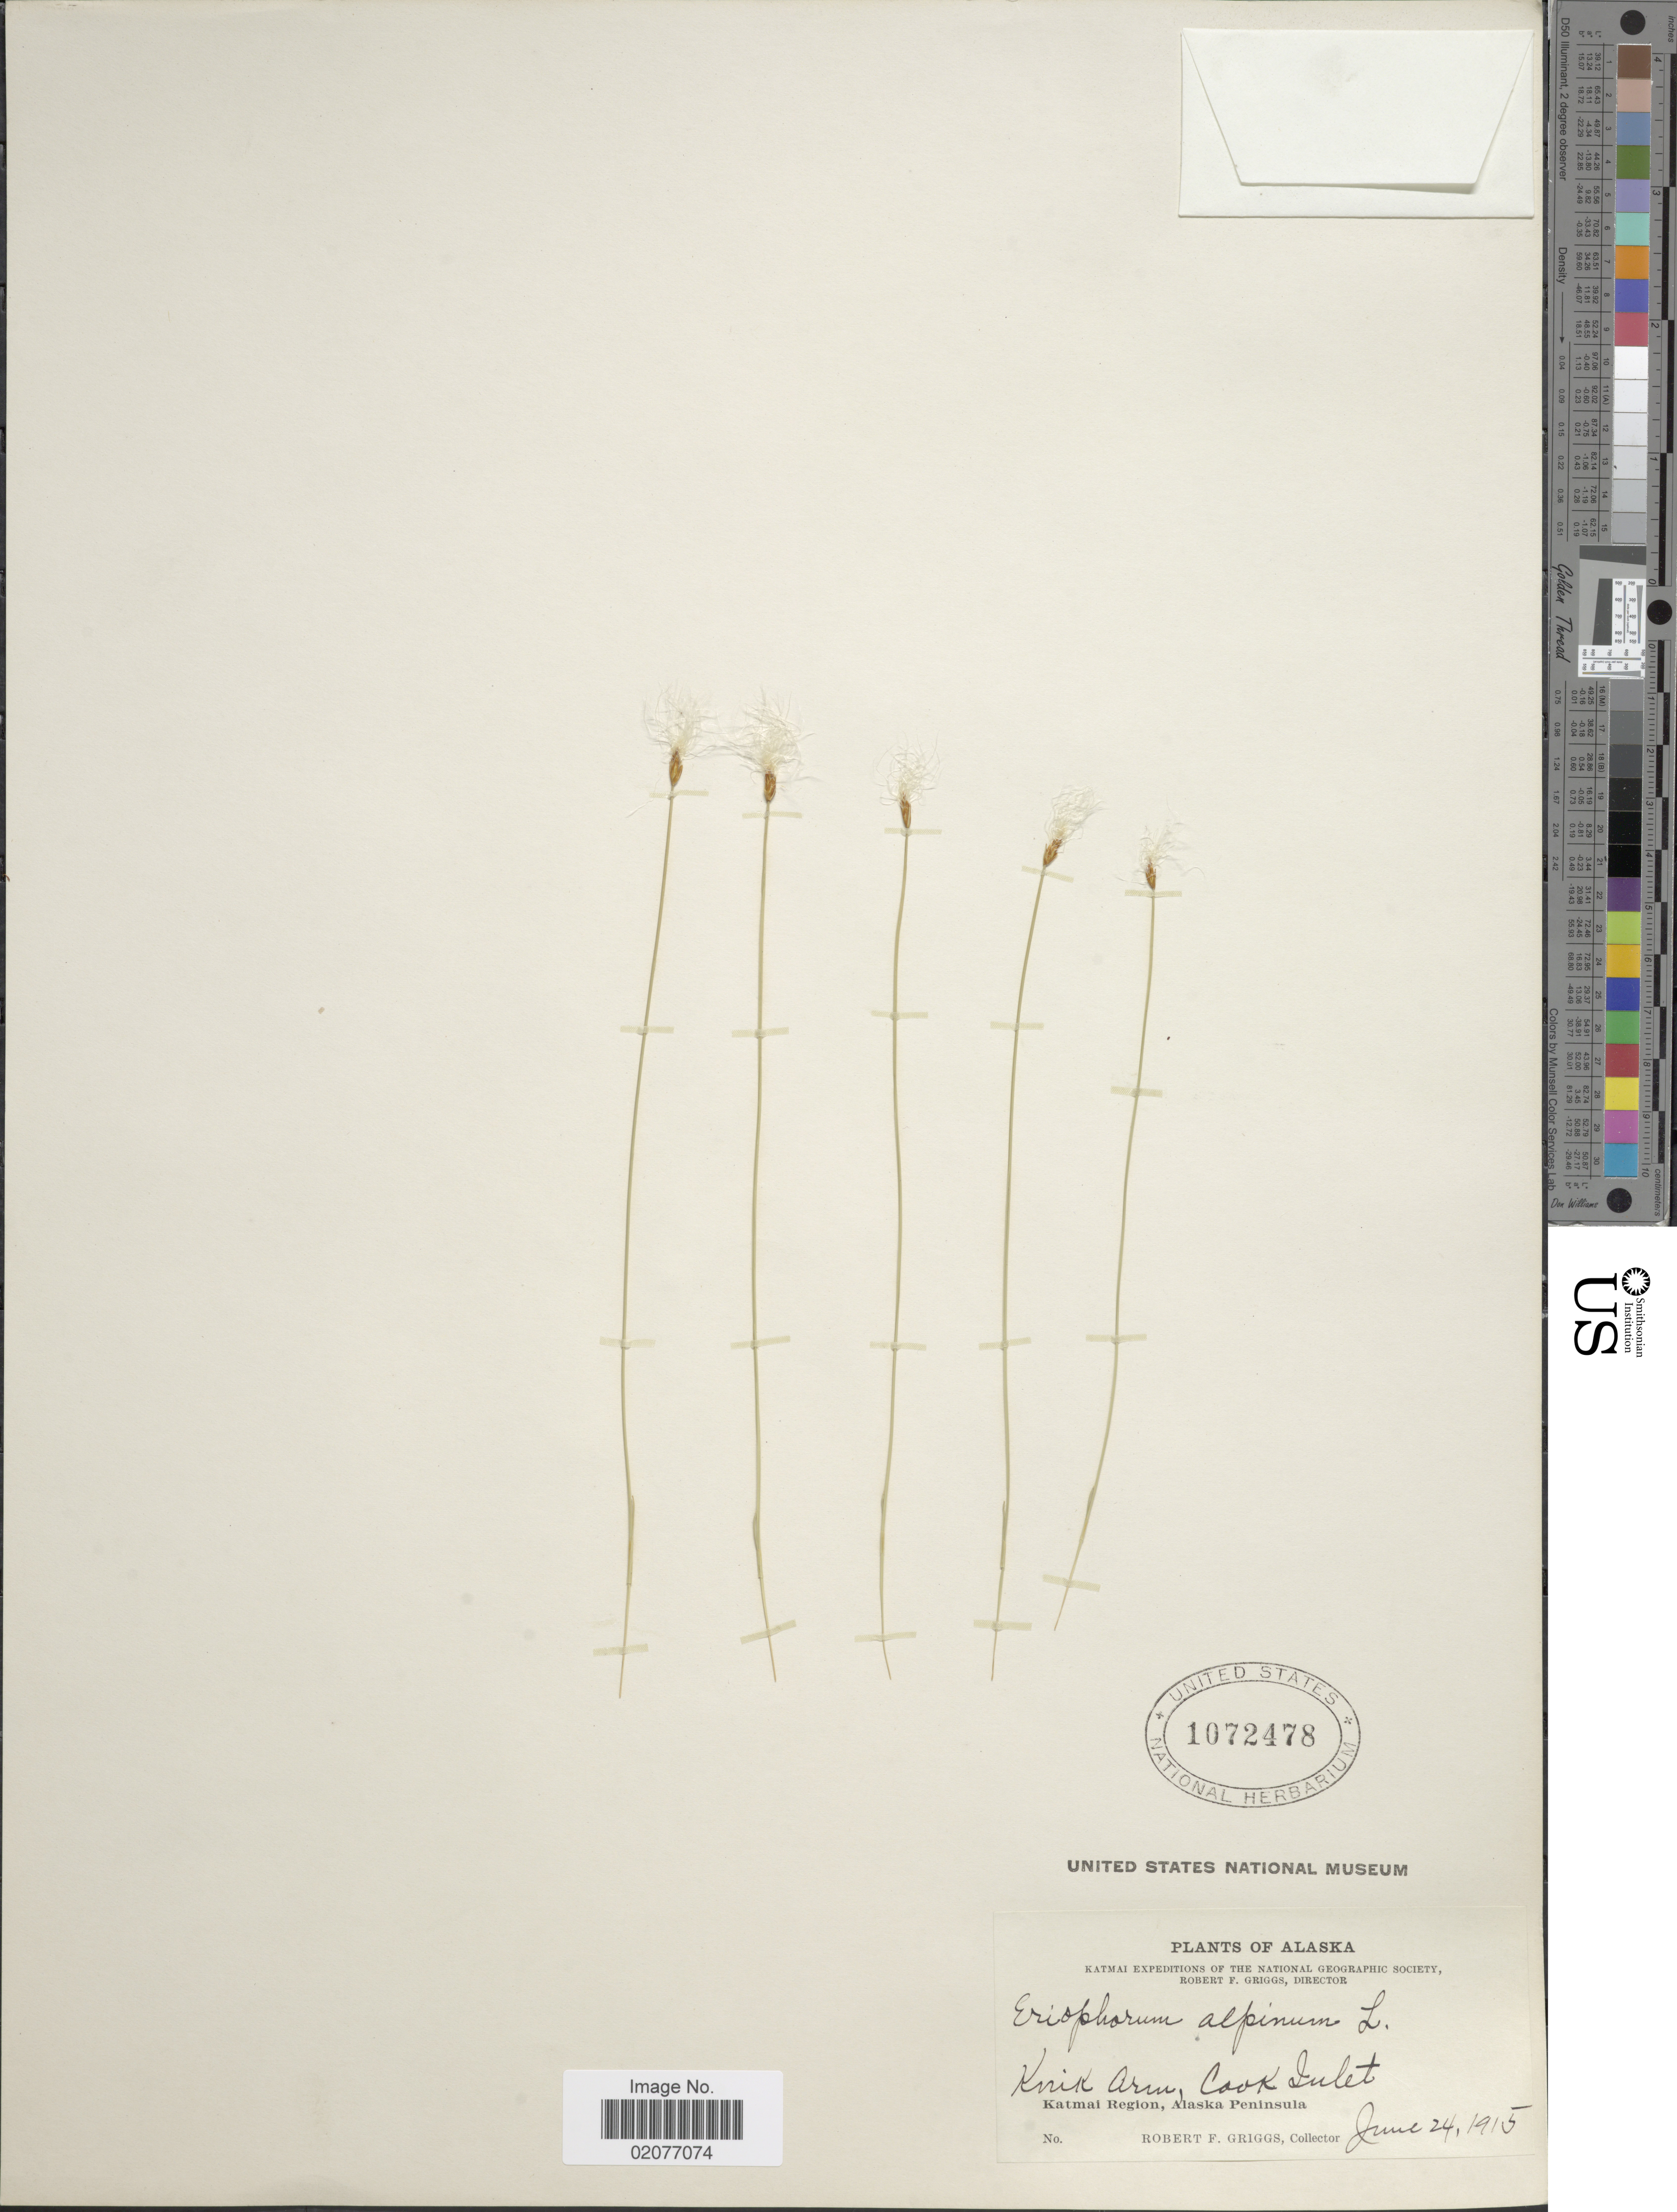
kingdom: Plantae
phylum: Tracheophyta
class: Liliopsida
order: Poales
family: Cyperaceae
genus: Trichophorum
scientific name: Trichophorum alpinum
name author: (L.) Pers.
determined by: Strong, Mark T., (BOT), Smithsonian Institution - National Museum of Natural History (UNITED STATES)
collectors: R. F. Griggs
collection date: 1915-06-24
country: United States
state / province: Alaska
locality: Knik Arm, Cook Inlet, Katmai Region, Alaska Peninsula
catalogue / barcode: US 1072478